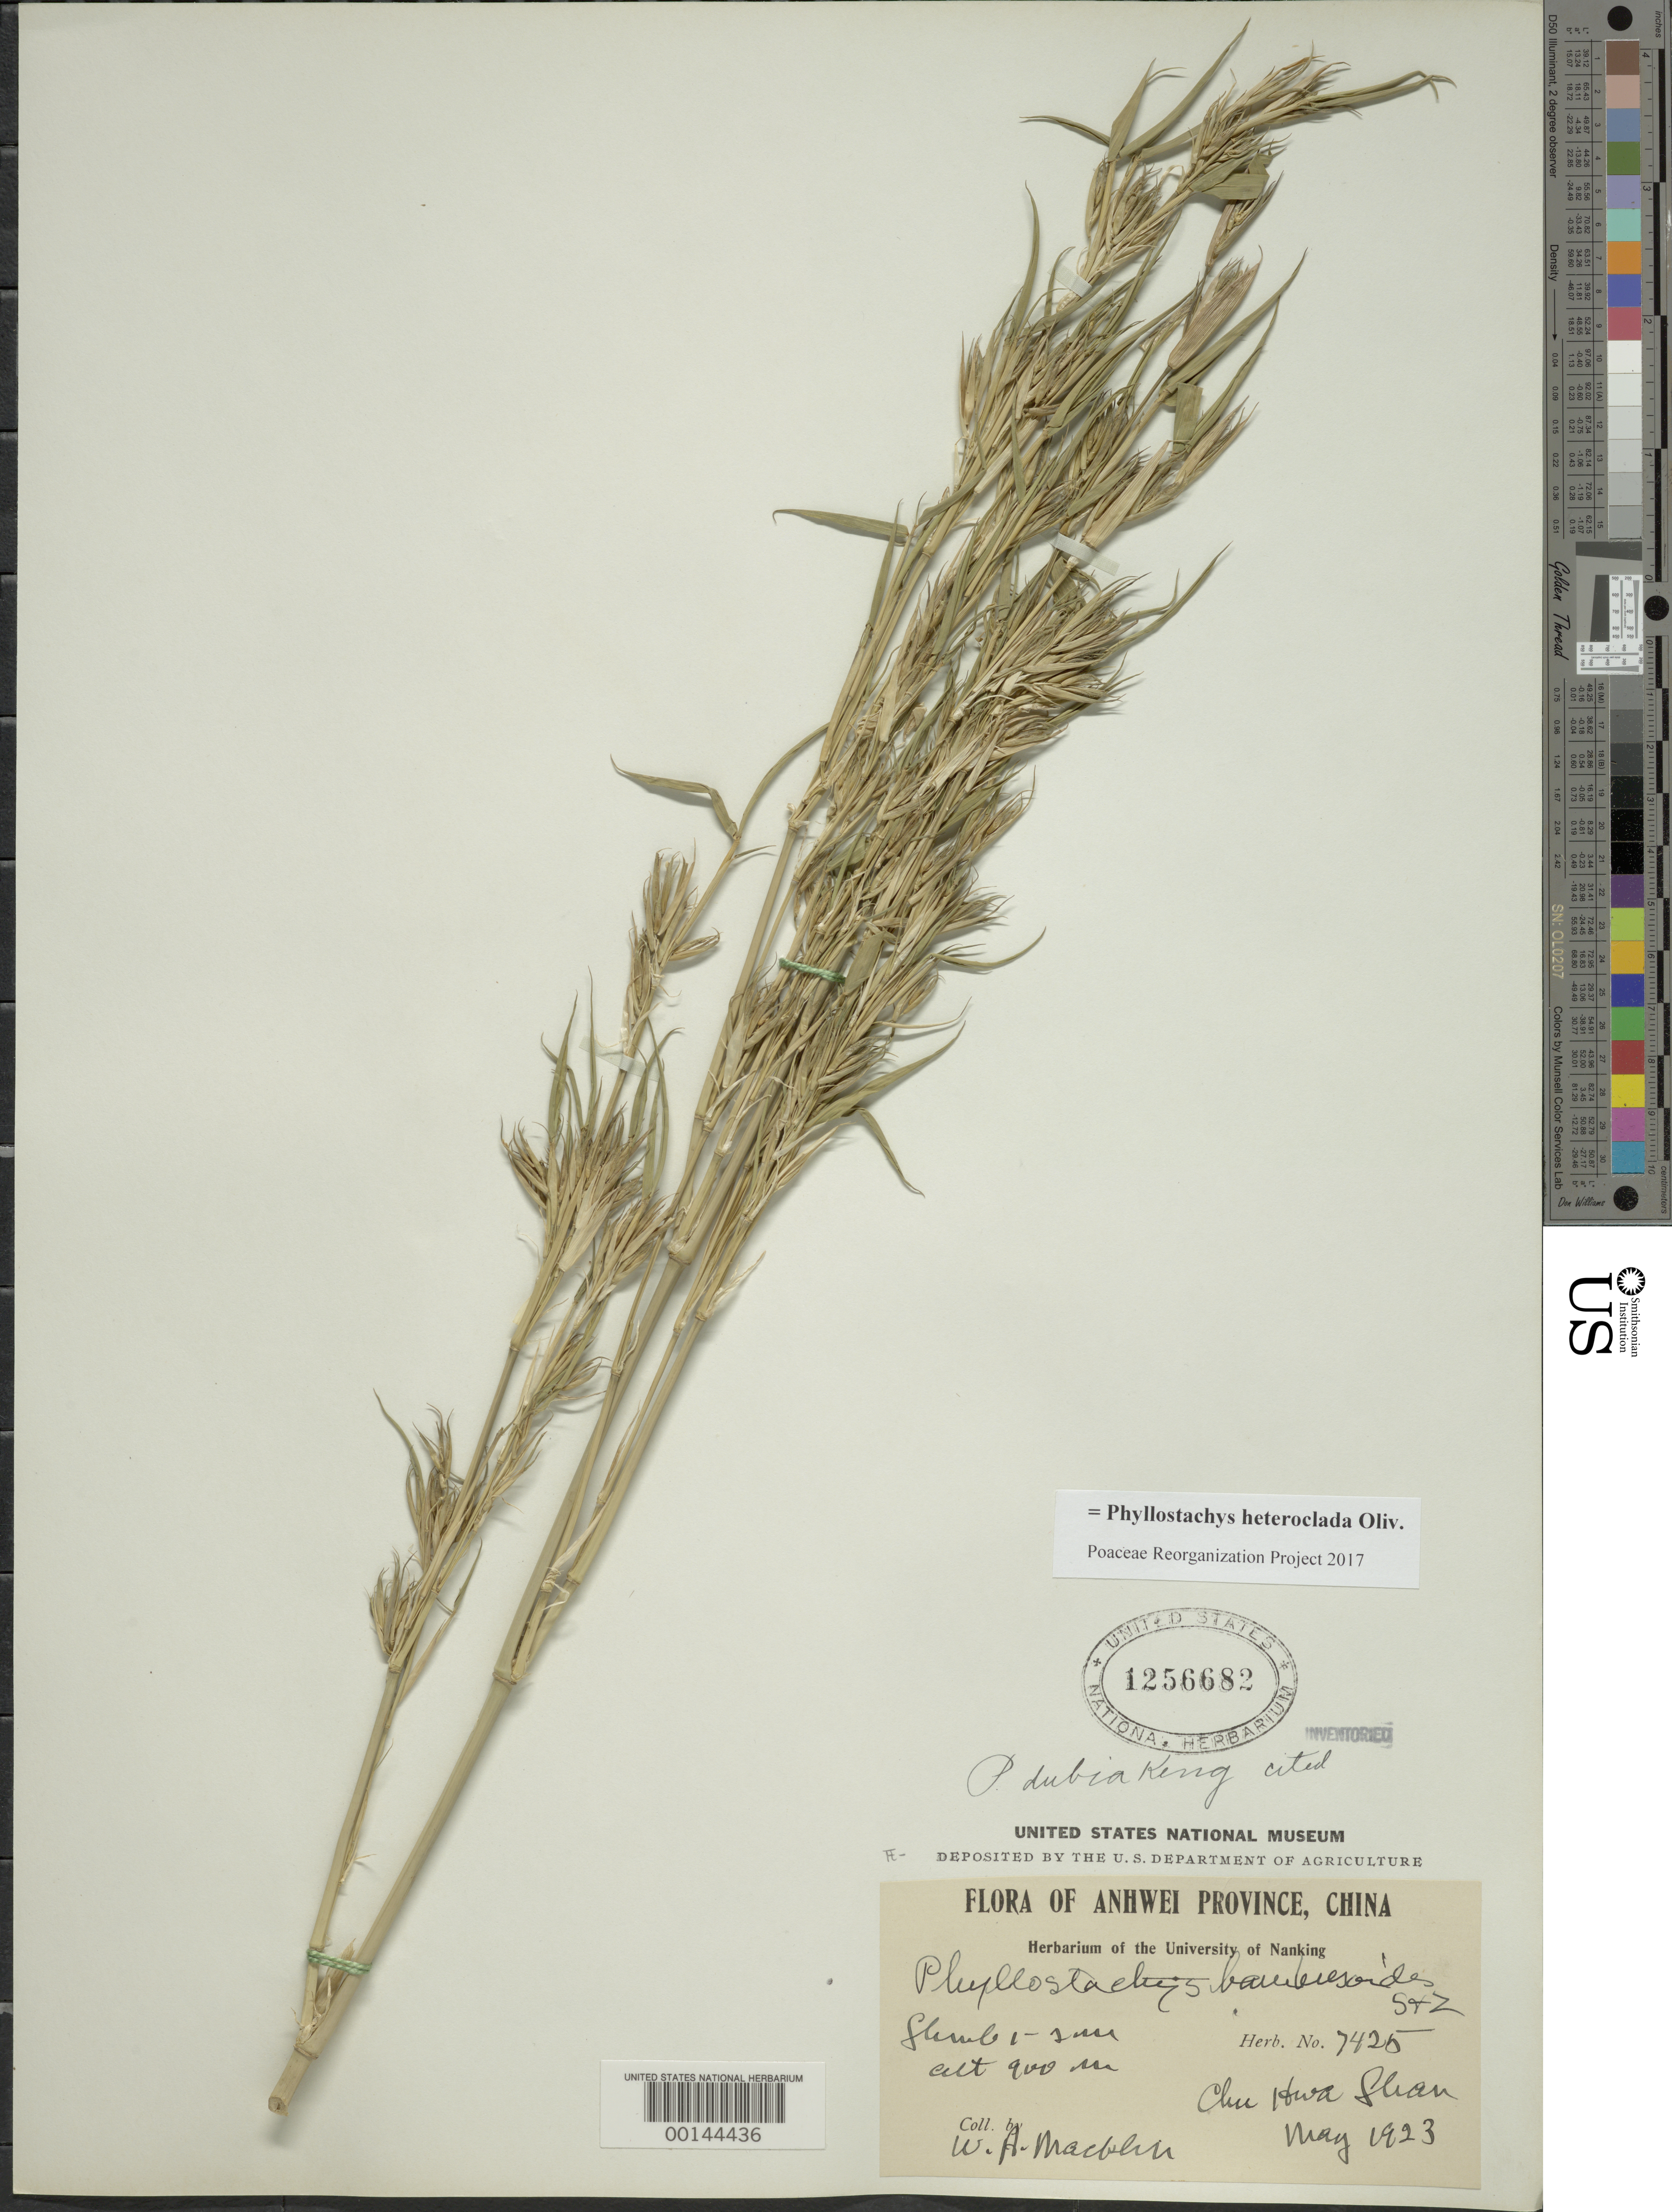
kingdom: Plantae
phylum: Tracheophyta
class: Liliopsida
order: Poales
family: Poaceae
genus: Phyllostachys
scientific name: Phyllostachys heteroclada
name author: Oliv.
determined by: Poaceae Reorganization Project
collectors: W. Macklin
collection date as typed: May 1923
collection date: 1923-05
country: China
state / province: Anhui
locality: Chu hwa shan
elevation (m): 900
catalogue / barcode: US 1256682